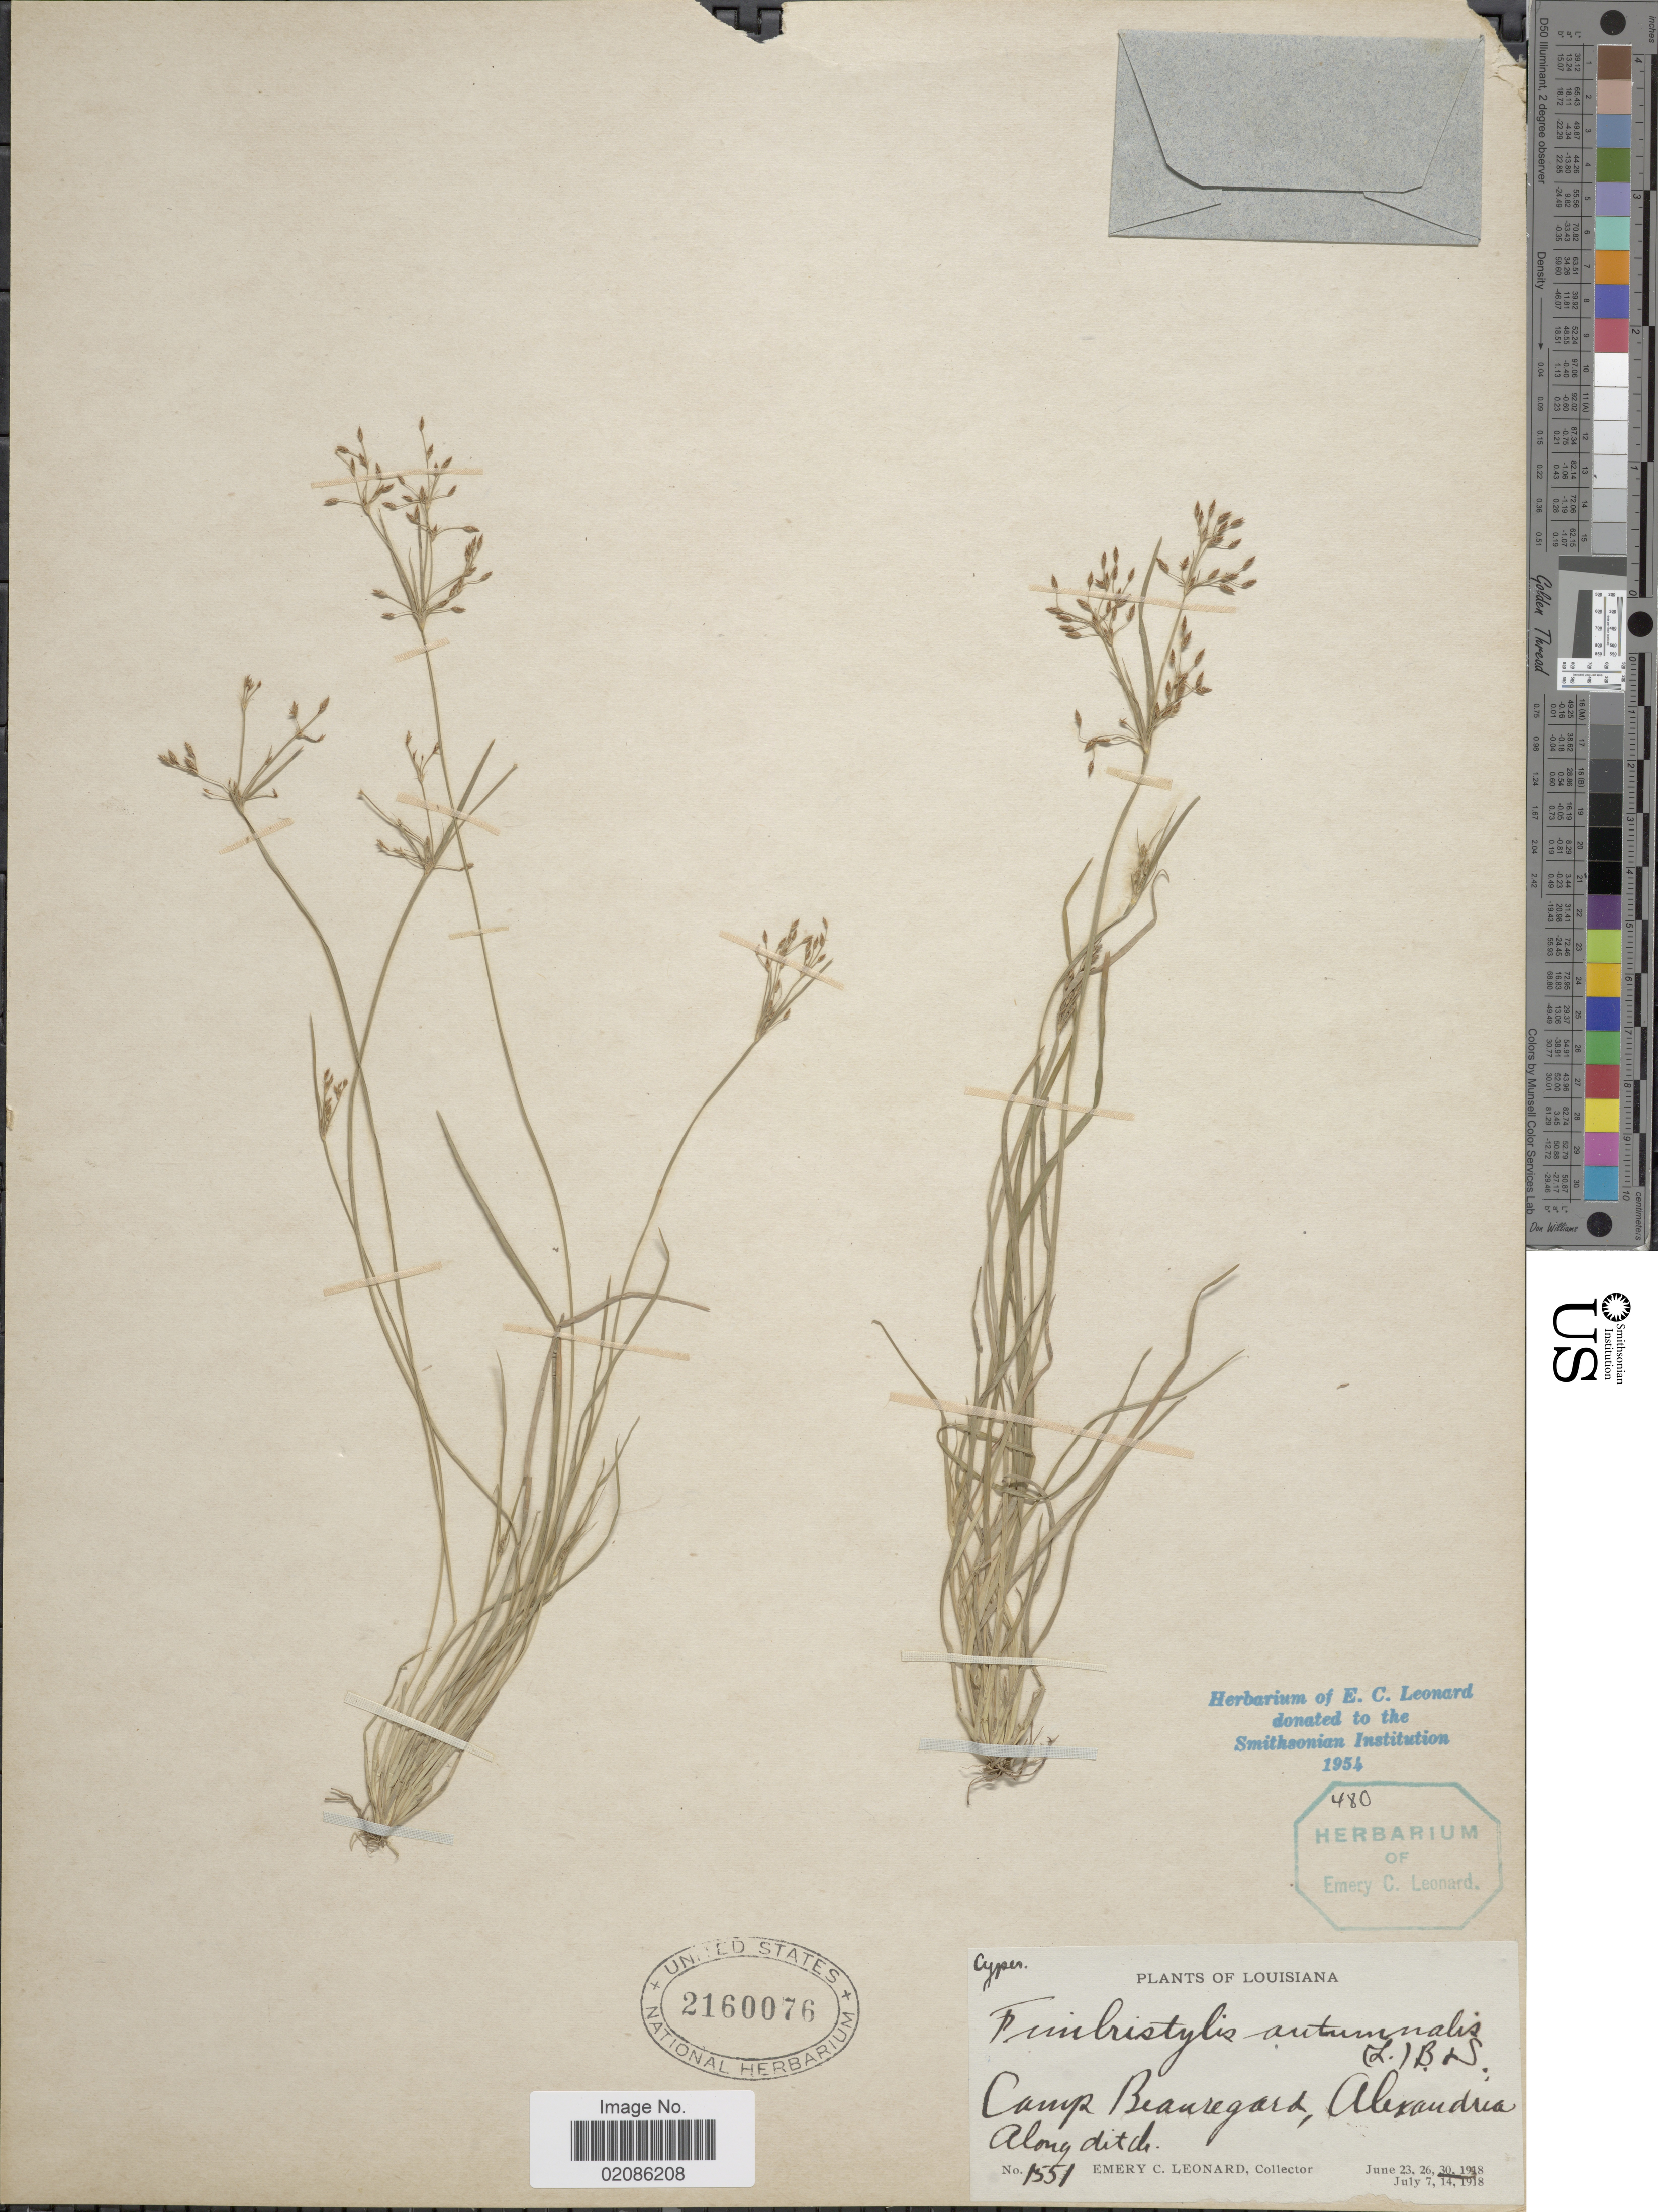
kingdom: Plantae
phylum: Tracheophyta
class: Liliopsida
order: Poales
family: Cyperaceae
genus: Fimbristylis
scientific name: Fimbristylis autumnalis (L.) Roem. & Schult.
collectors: E. C. Leonard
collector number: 1551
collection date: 1918-06-30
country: United States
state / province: Louisiana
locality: Camp Beauvegard, Alexandria, Along ditch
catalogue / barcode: US 2160076